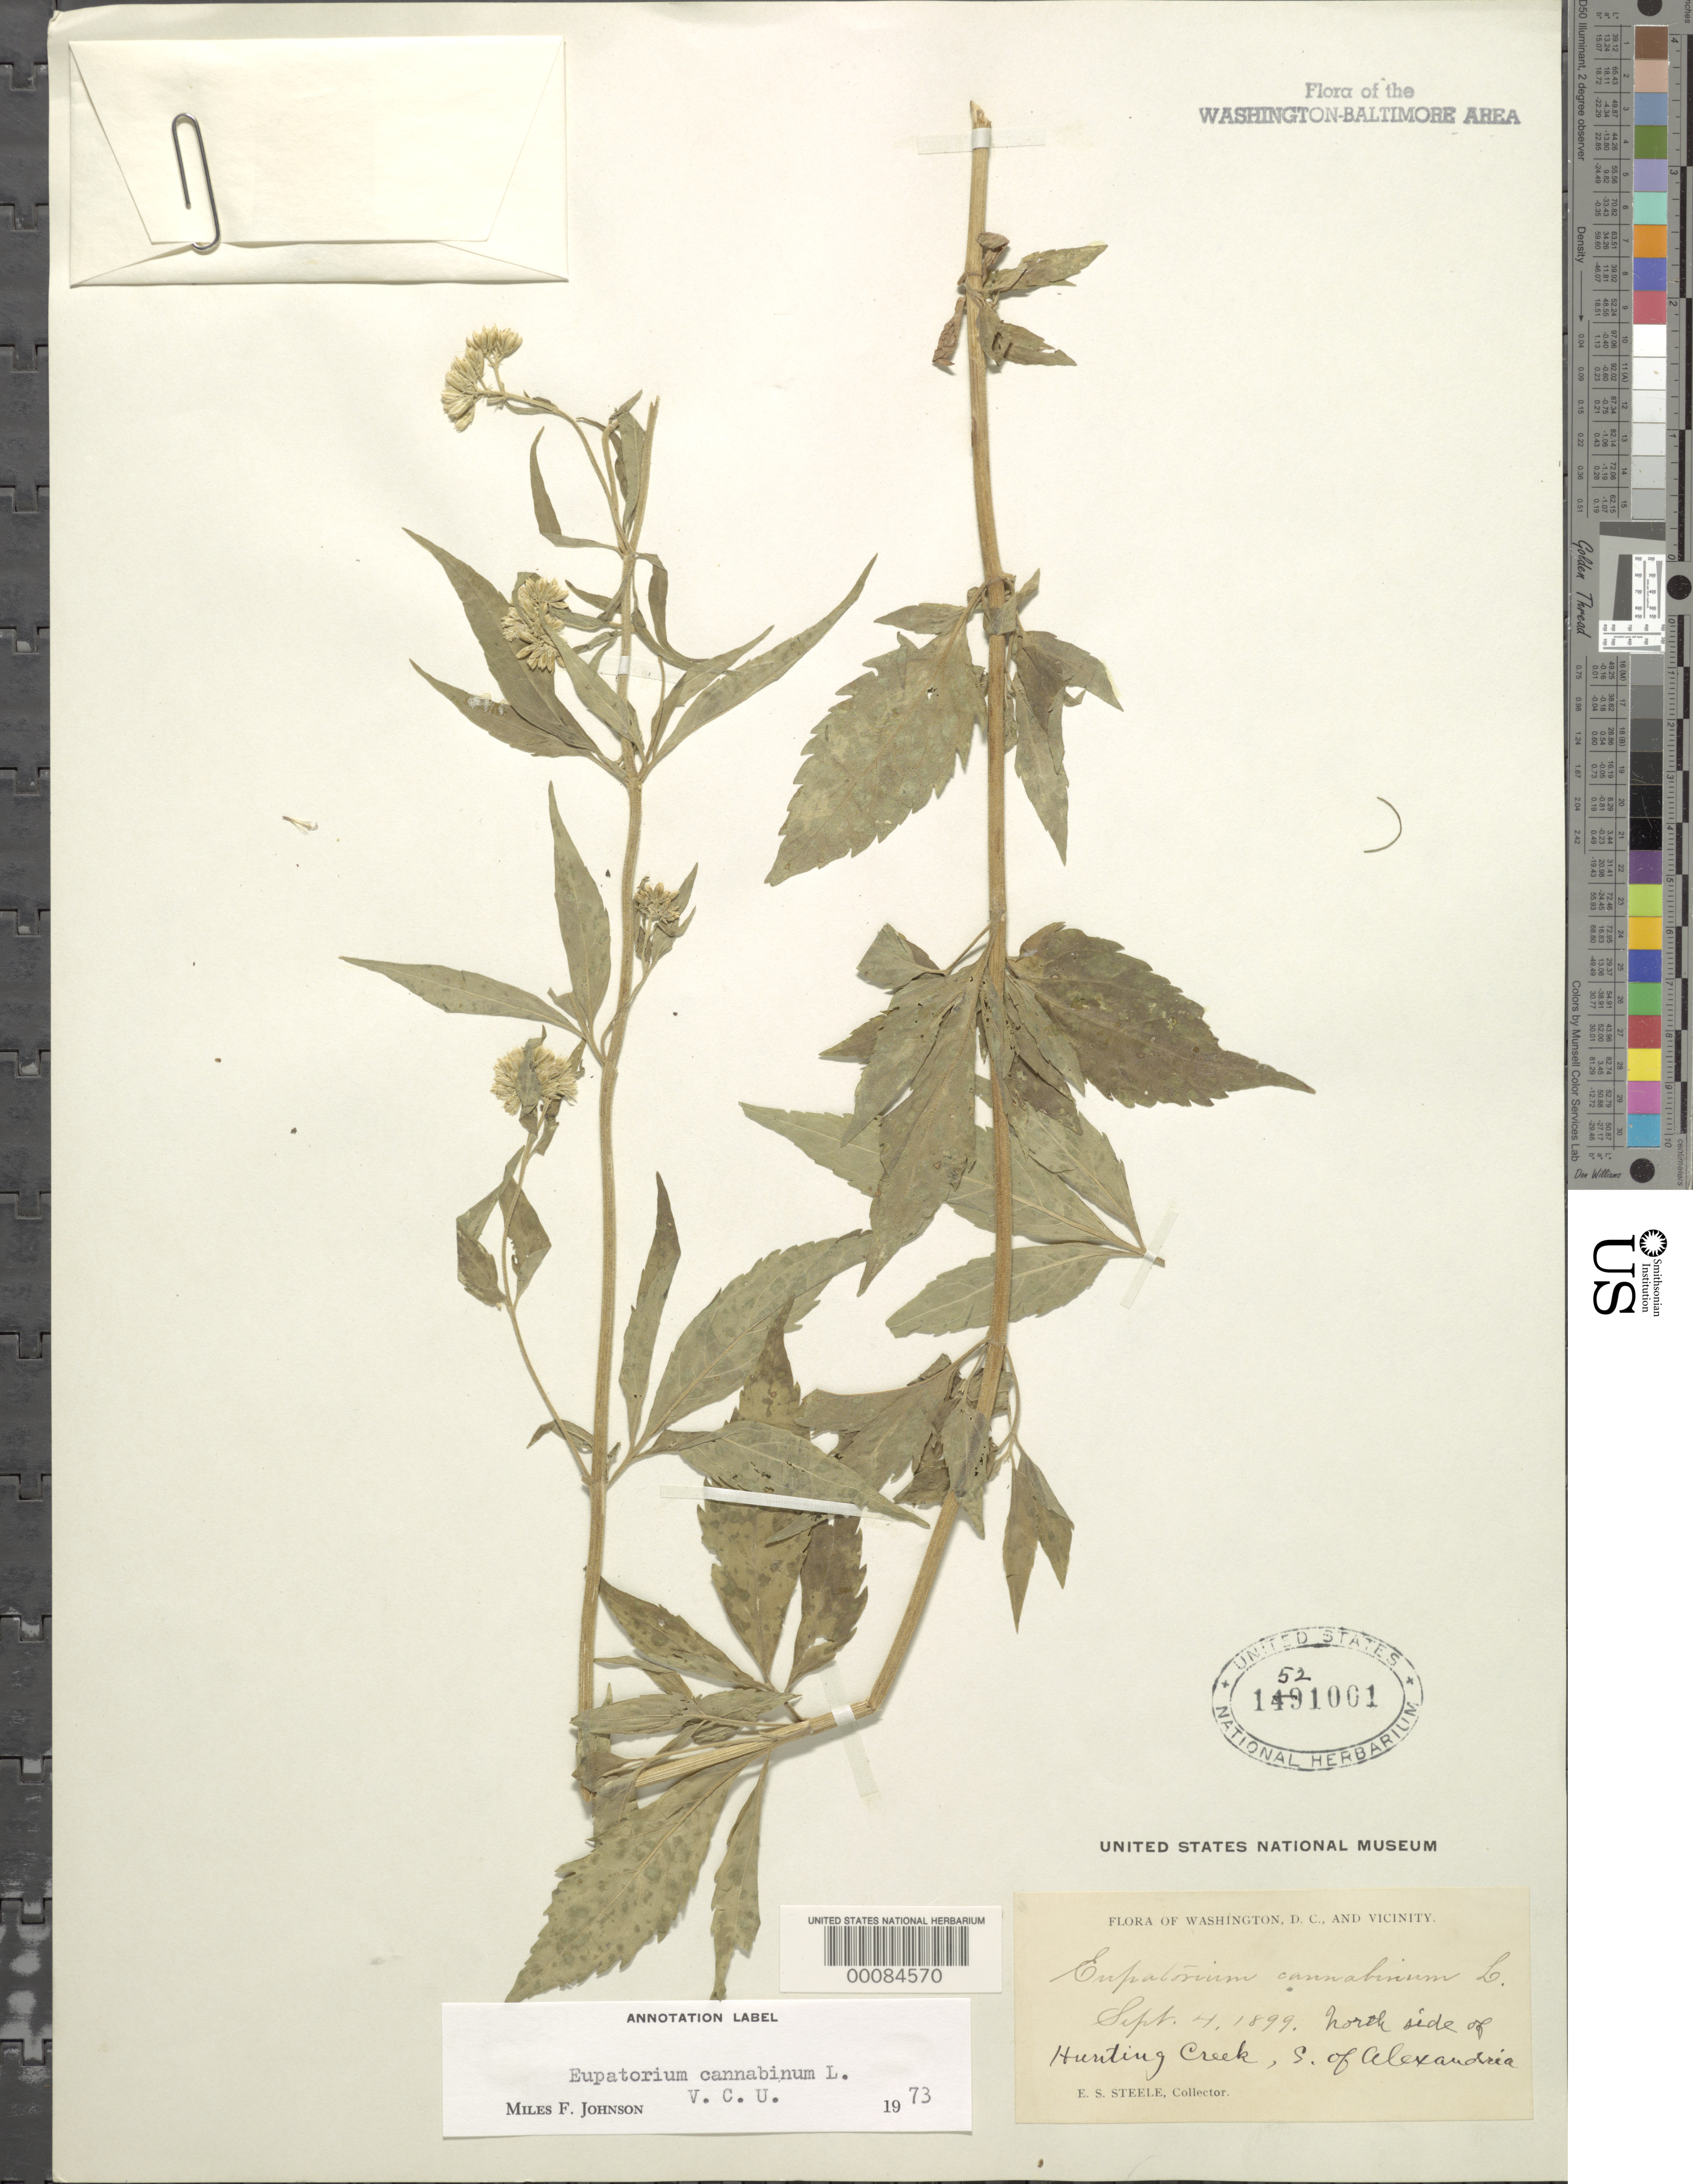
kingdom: Plantae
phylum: Tracheophyta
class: Magnoliopsida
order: Asterales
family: Asteraceae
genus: Eupatorium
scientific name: Eupatorium cannabinum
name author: L.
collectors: E. Steele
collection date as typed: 04 Sep 1899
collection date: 1899-09-04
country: United States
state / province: Virginia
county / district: Fairfax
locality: Hunting Creek south of Alexandria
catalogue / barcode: US 1521001